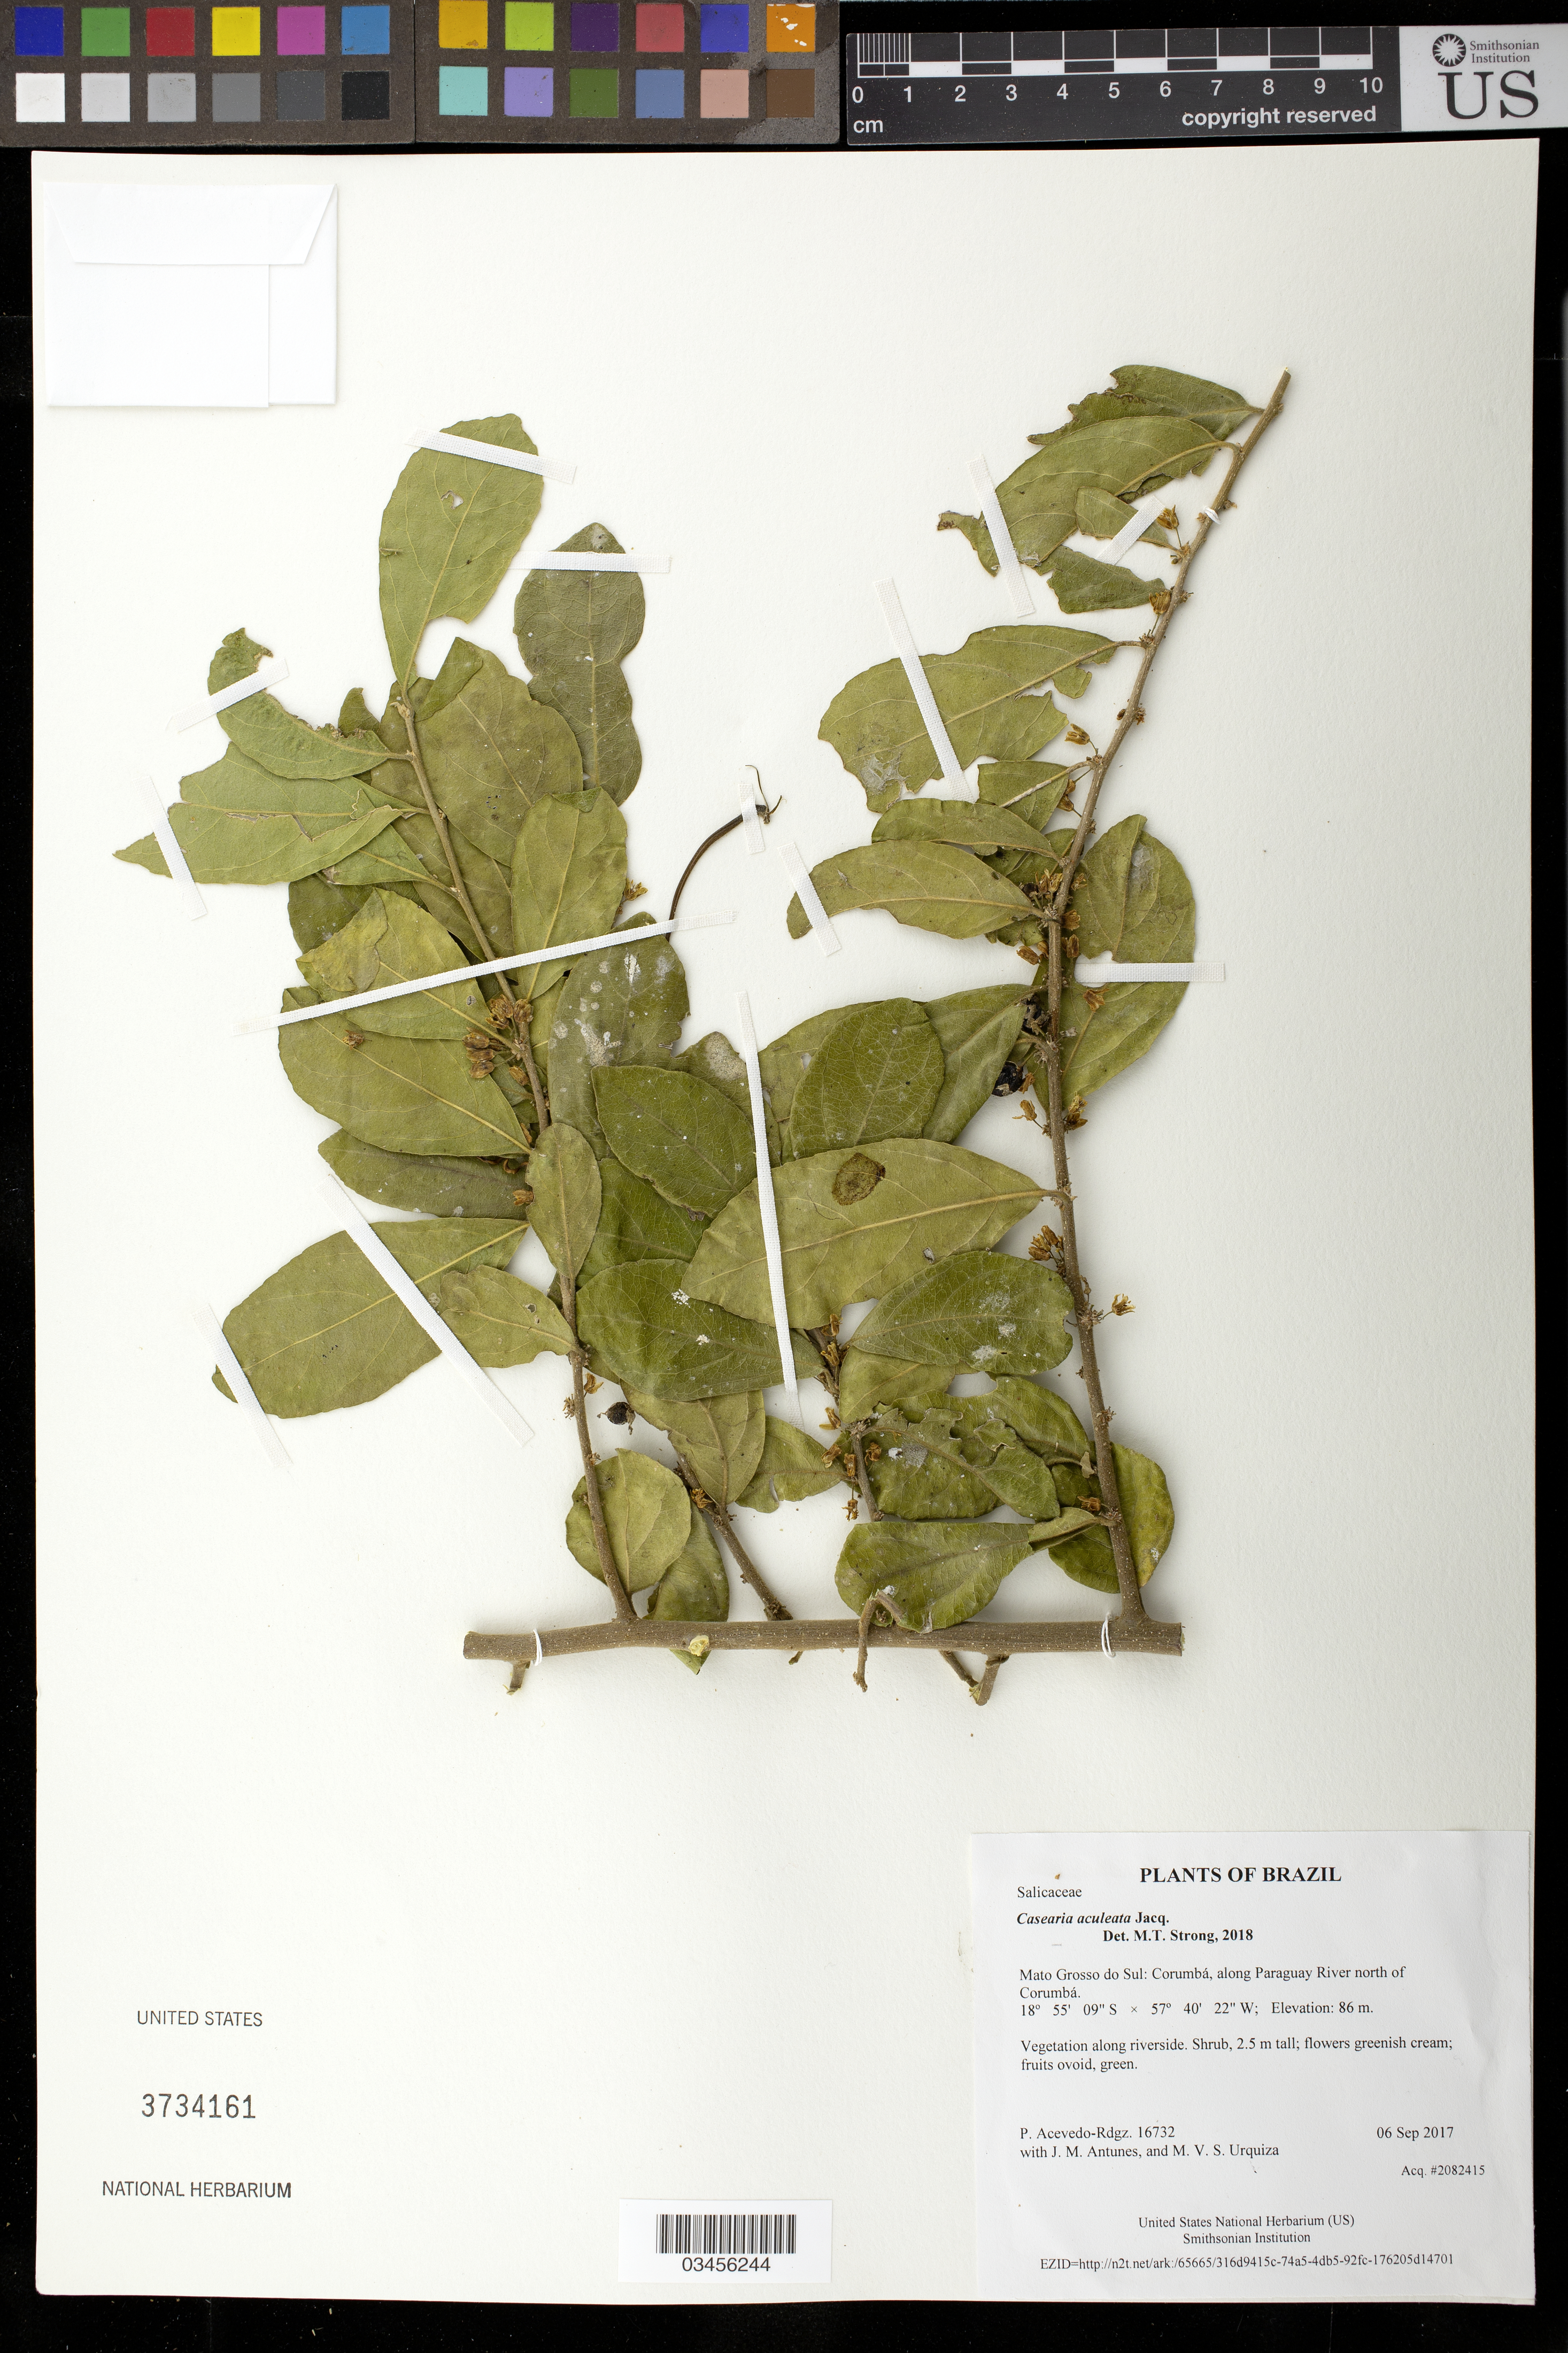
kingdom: Plantae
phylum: Tracheophyta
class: Magnoliopsida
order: Malpighiales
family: Salicaceae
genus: Casearia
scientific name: Casearia aculeata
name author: Jacq.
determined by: Strong, Mark T., (BOT), Smithsonian Institution - National Museum of Natural History (UNITED STATES)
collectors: P. Acevedo-Rodr., J. M. Antunes & M. V. S. Urquiza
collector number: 16732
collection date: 2017-09-06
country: Brazil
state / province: Mato Grosso do Sul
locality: Corumbá, along Paraguay River north of Corumbá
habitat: Vegetation along riverside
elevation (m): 86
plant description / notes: US, NY, MO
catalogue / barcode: US 3734161